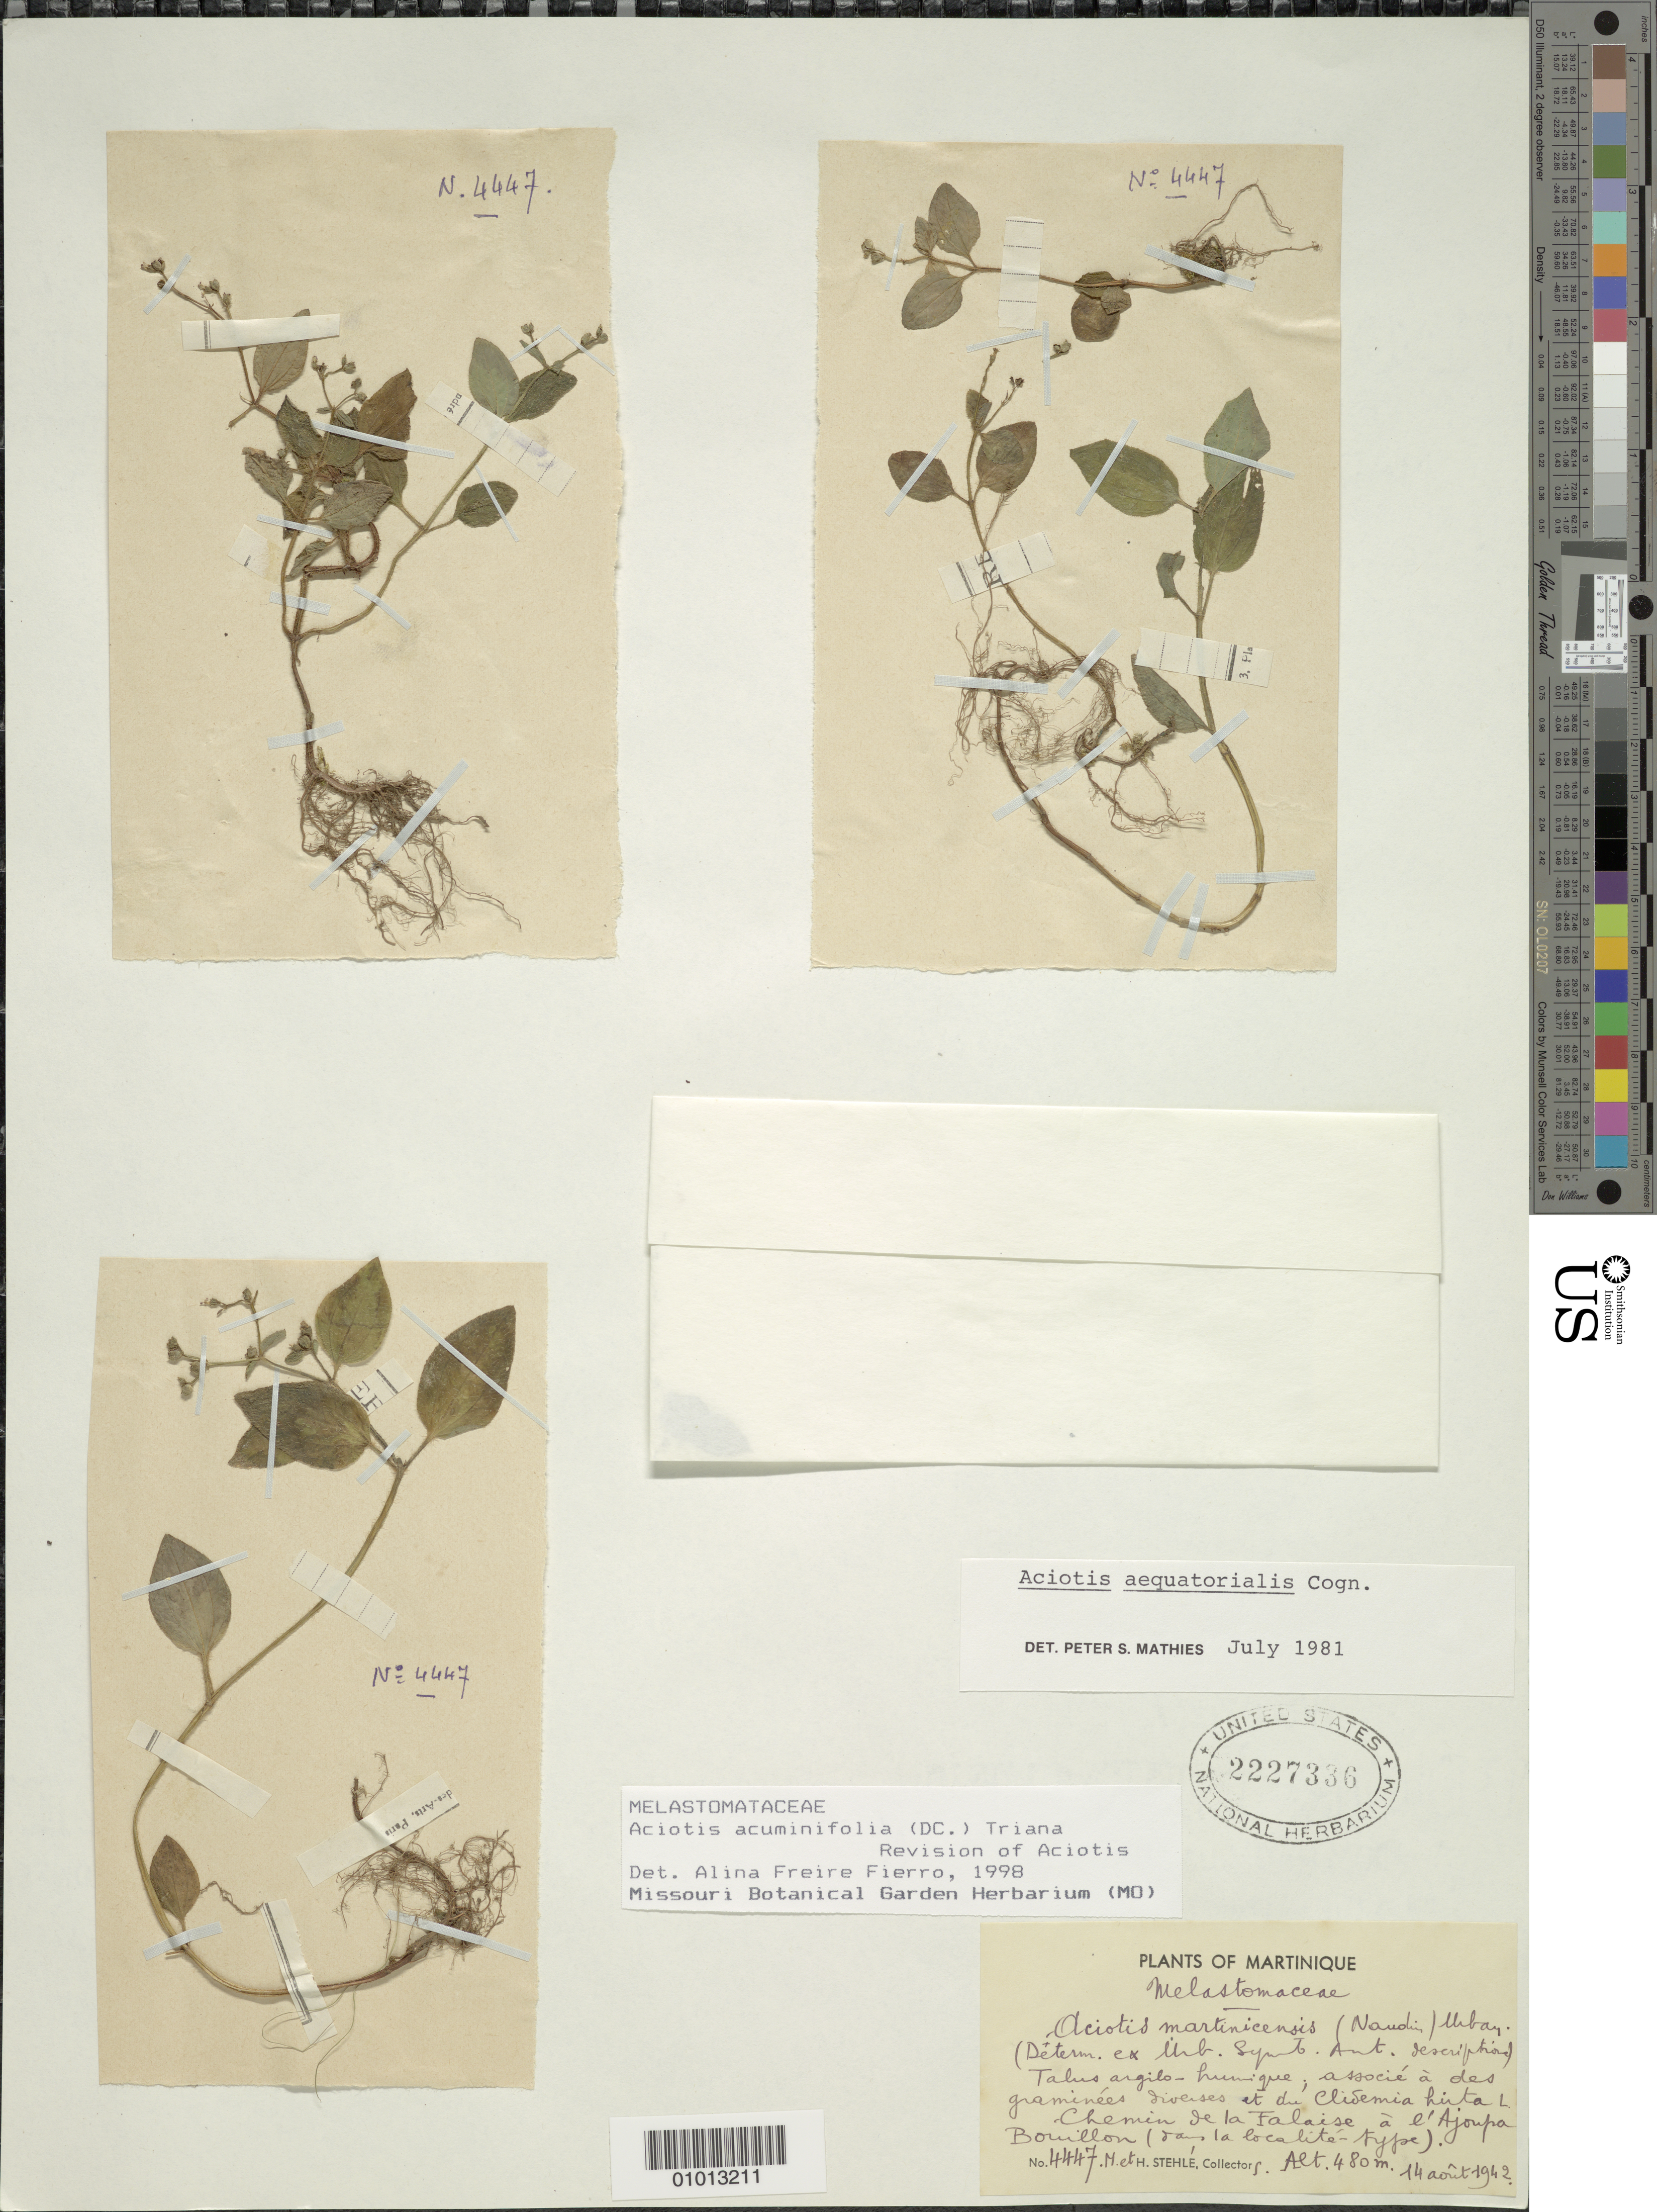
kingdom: Plantae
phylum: Tracheophyta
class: Magnoliopsida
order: Myrtales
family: Melastomataceae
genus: Aciotis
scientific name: Aciotis acuminifolia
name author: (Mart. ex DC.) Triana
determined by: Freire-Fierro, A.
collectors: H. Stehlé & M. Stehlé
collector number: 4447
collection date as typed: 14 Aug 1942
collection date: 1942-08-14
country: Martinique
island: Martinique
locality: Chemin de la Falaise à l'Ajoupa Bouillon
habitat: Talus argilo-humique; associé à des graminées diverses et du Clidemia hirta L.; dans la localité type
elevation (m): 480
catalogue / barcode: US 2227336